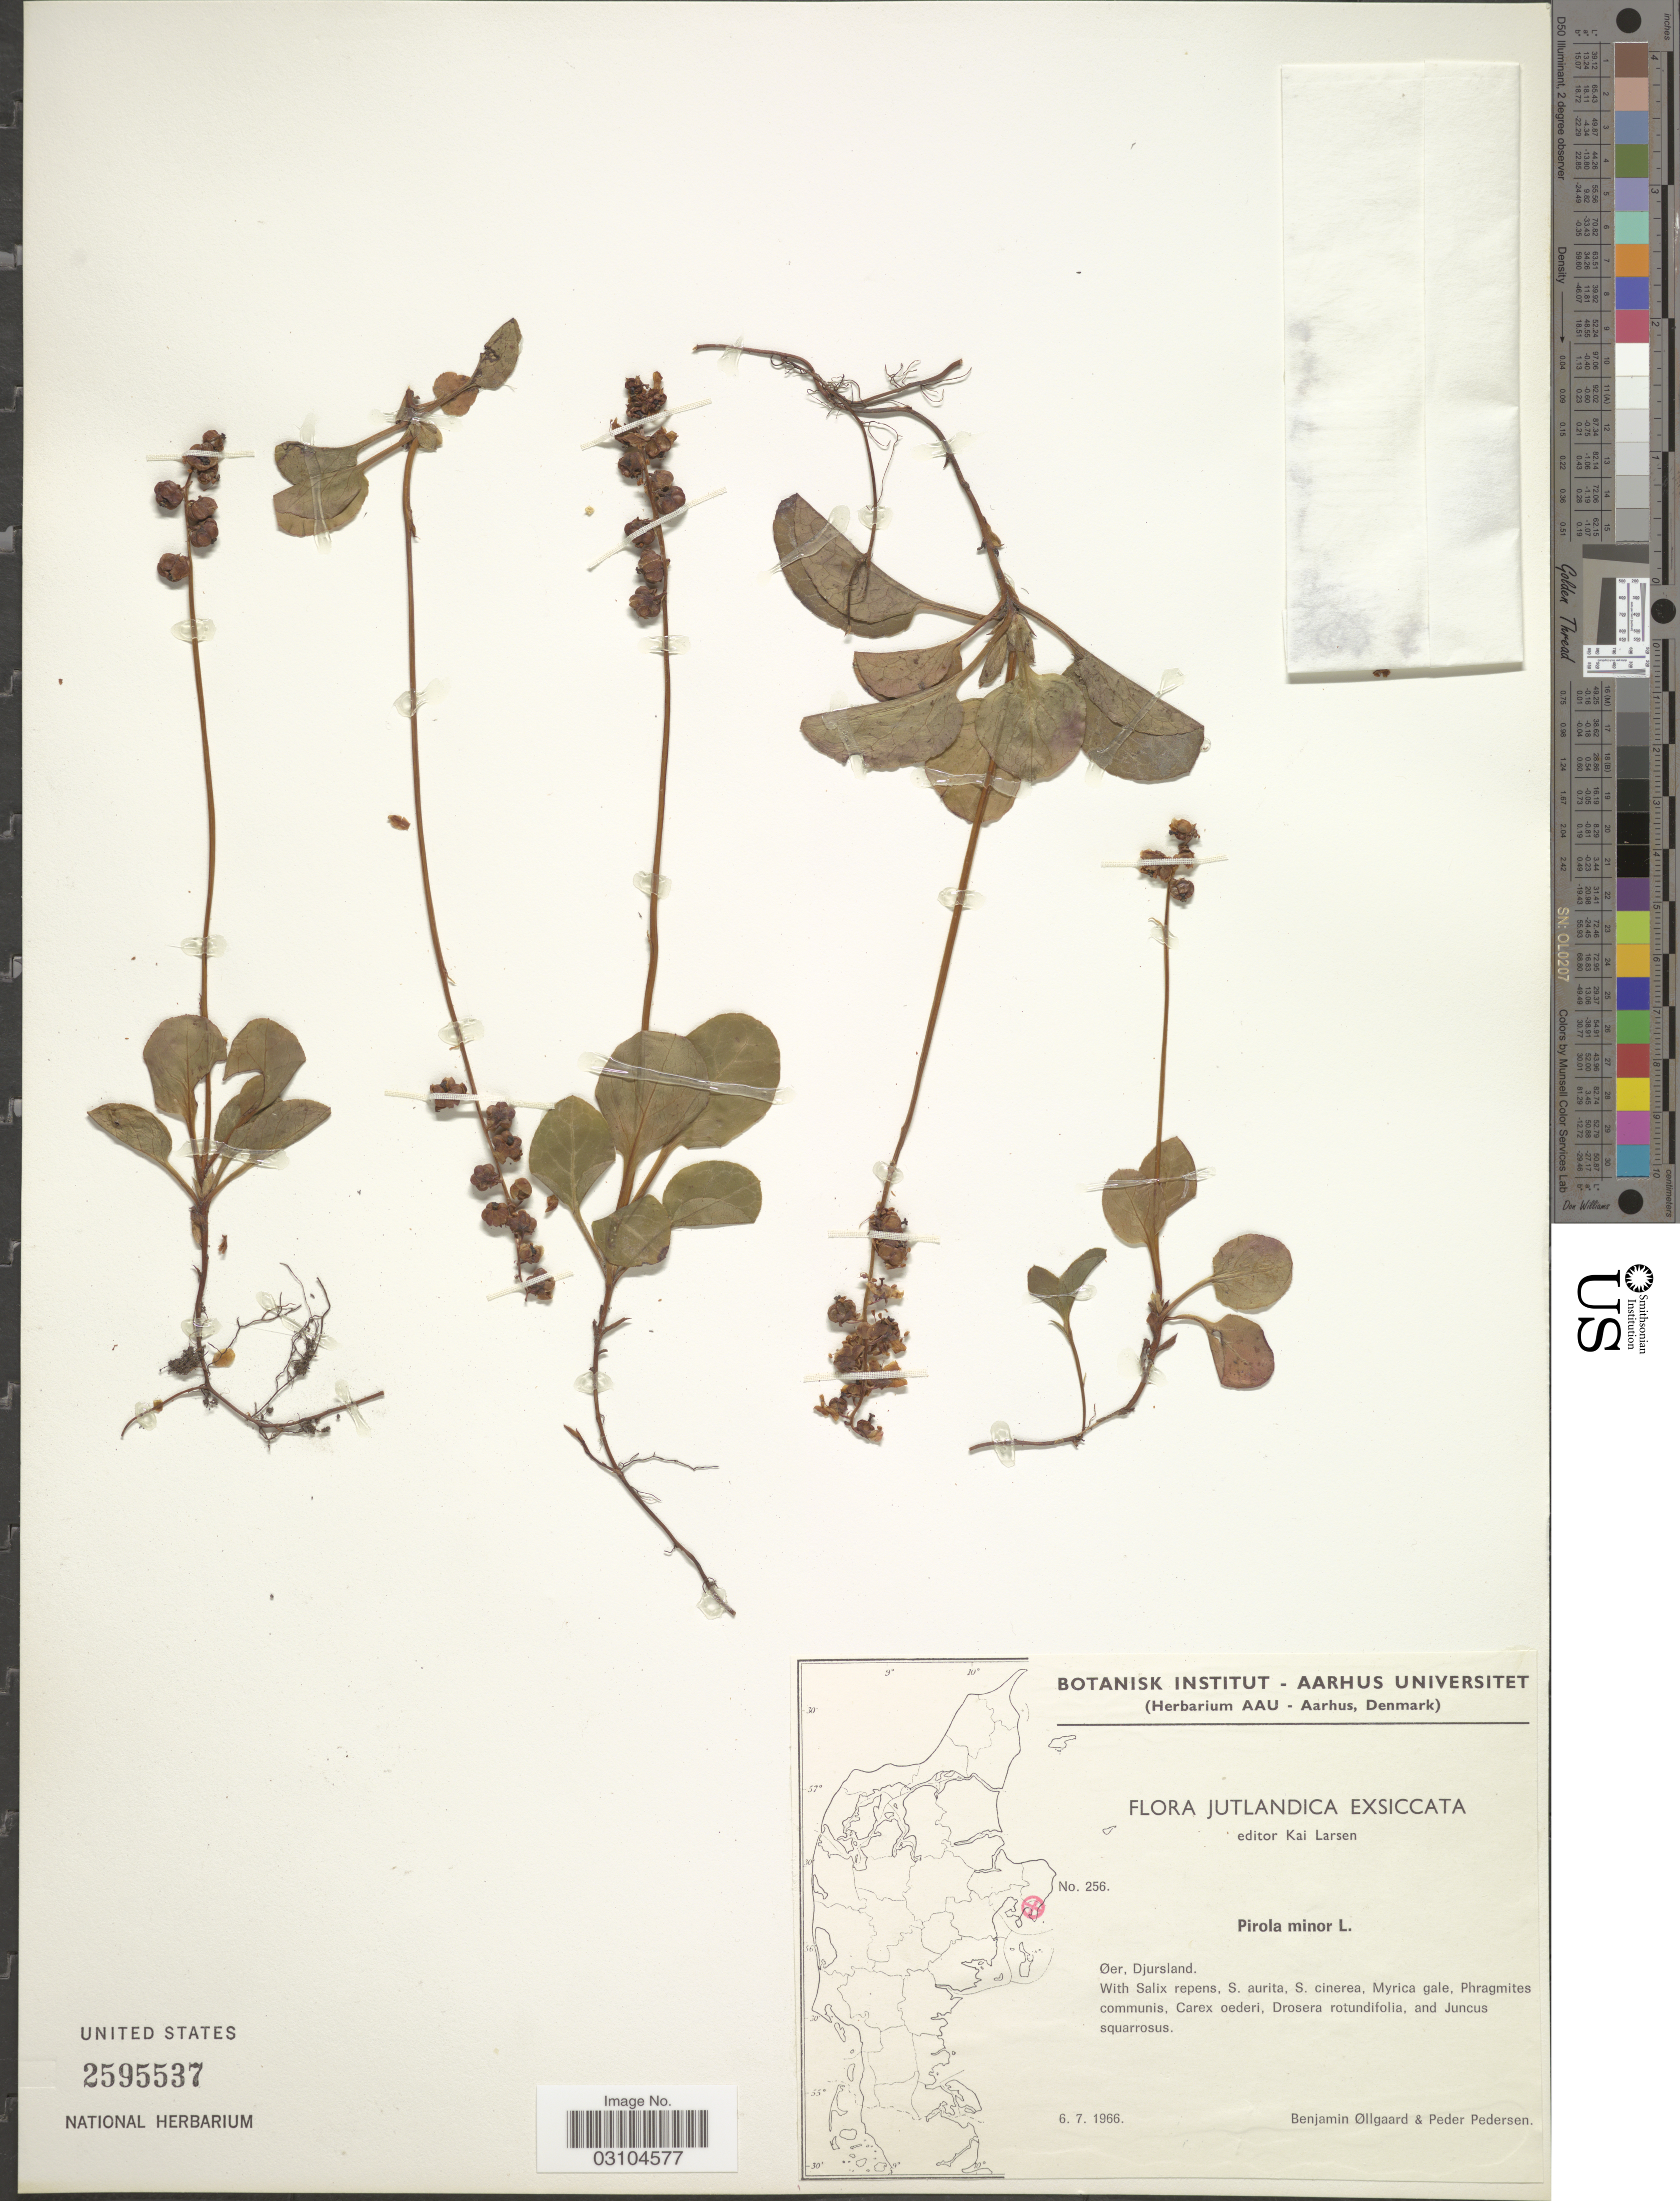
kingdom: Plantae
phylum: Tracheophyta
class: Magnoliopsida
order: Ericales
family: Ericaceae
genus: Pyrola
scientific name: Pyrola minor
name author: L.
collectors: B. Øllgaard & P. Pedersen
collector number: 256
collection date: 1966-07-06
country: Denmark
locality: Jutlandica. Øer, Djursland.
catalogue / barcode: US 2595537